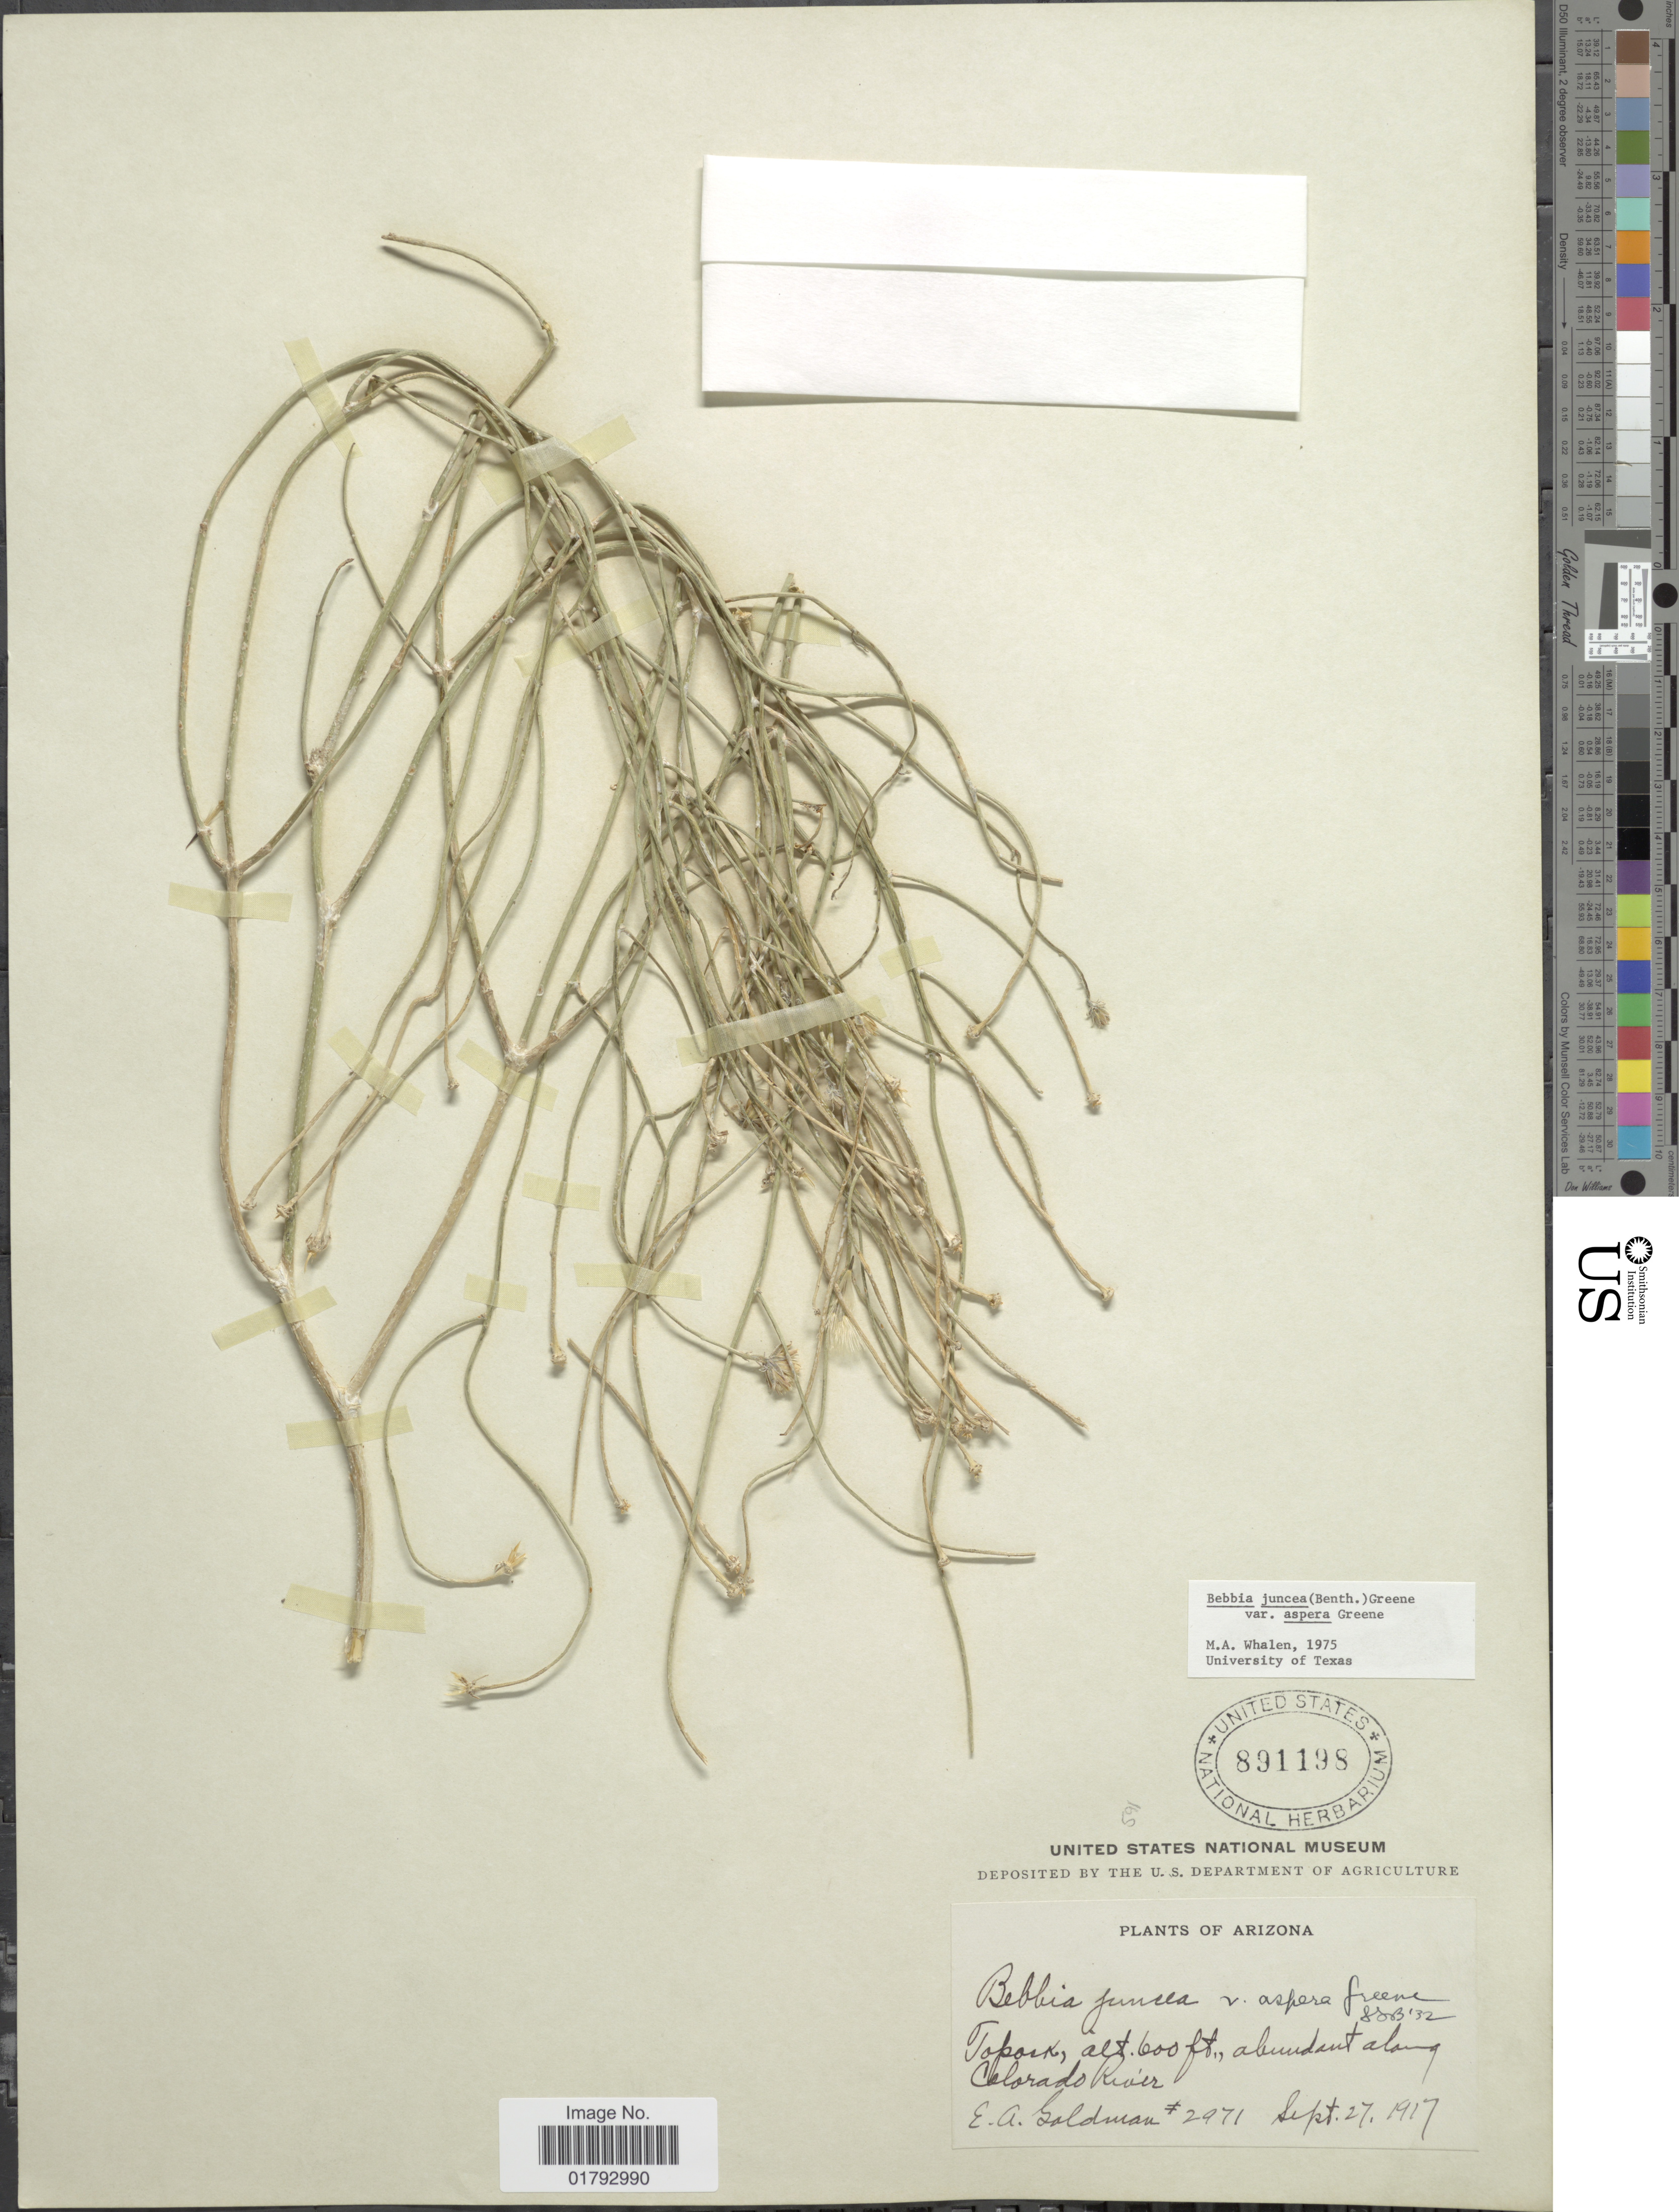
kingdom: Plantae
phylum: Tracheophyta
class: Magnoliopsida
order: Asterales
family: Asteraceae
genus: Bebbia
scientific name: Bebbia juncea var. aspera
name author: Greene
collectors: E. A. Goldman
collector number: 2971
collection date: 1917-09-27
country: United States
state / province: Arizona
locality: Toposk, abundant along Colorado River.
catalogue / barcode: US 891198